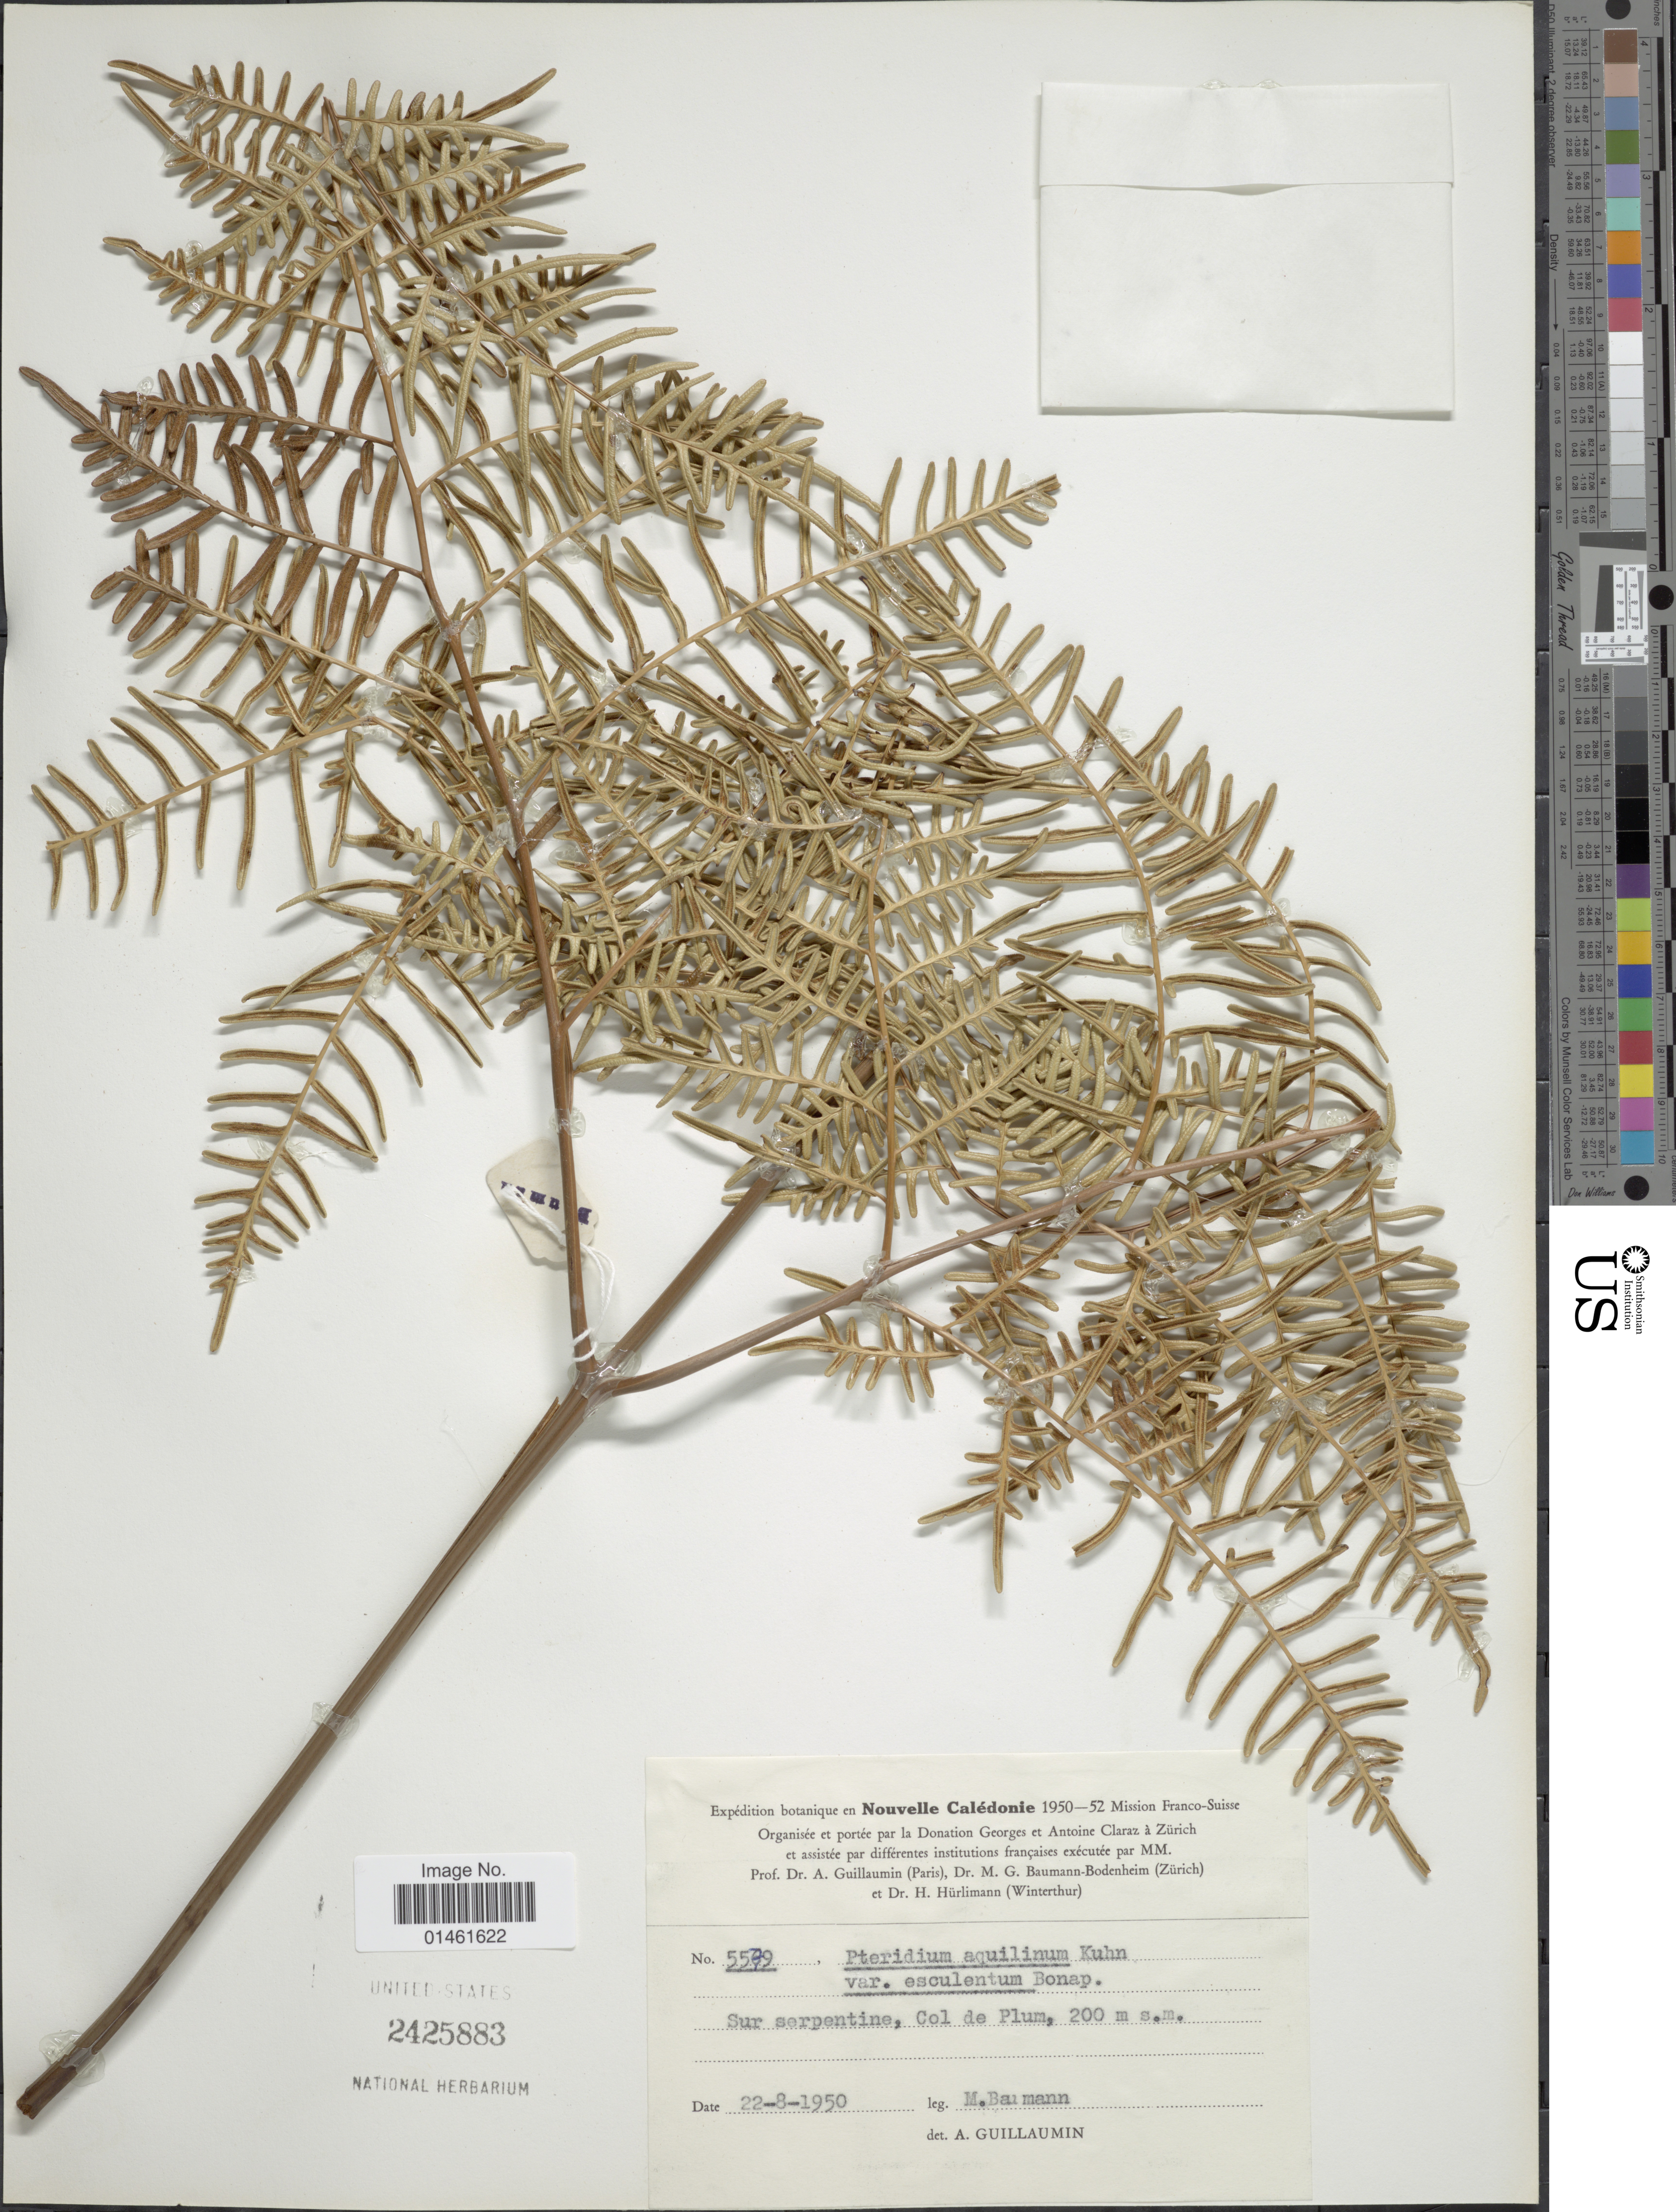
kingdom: Plantae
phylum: Tracheophyta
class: Polypodiopsida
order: Polypodiales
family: Dennstaedtiaceae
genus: Pteridium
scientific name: Pteridium esculentum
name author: (G. Forst.) Cockayne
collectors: M. Baumann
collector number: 5579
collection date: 1950-08-22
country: New Caledonia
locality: Nouvelle Caledonie, Sur serpentine, Col de Plum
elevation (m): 200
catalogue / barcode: US 2425883